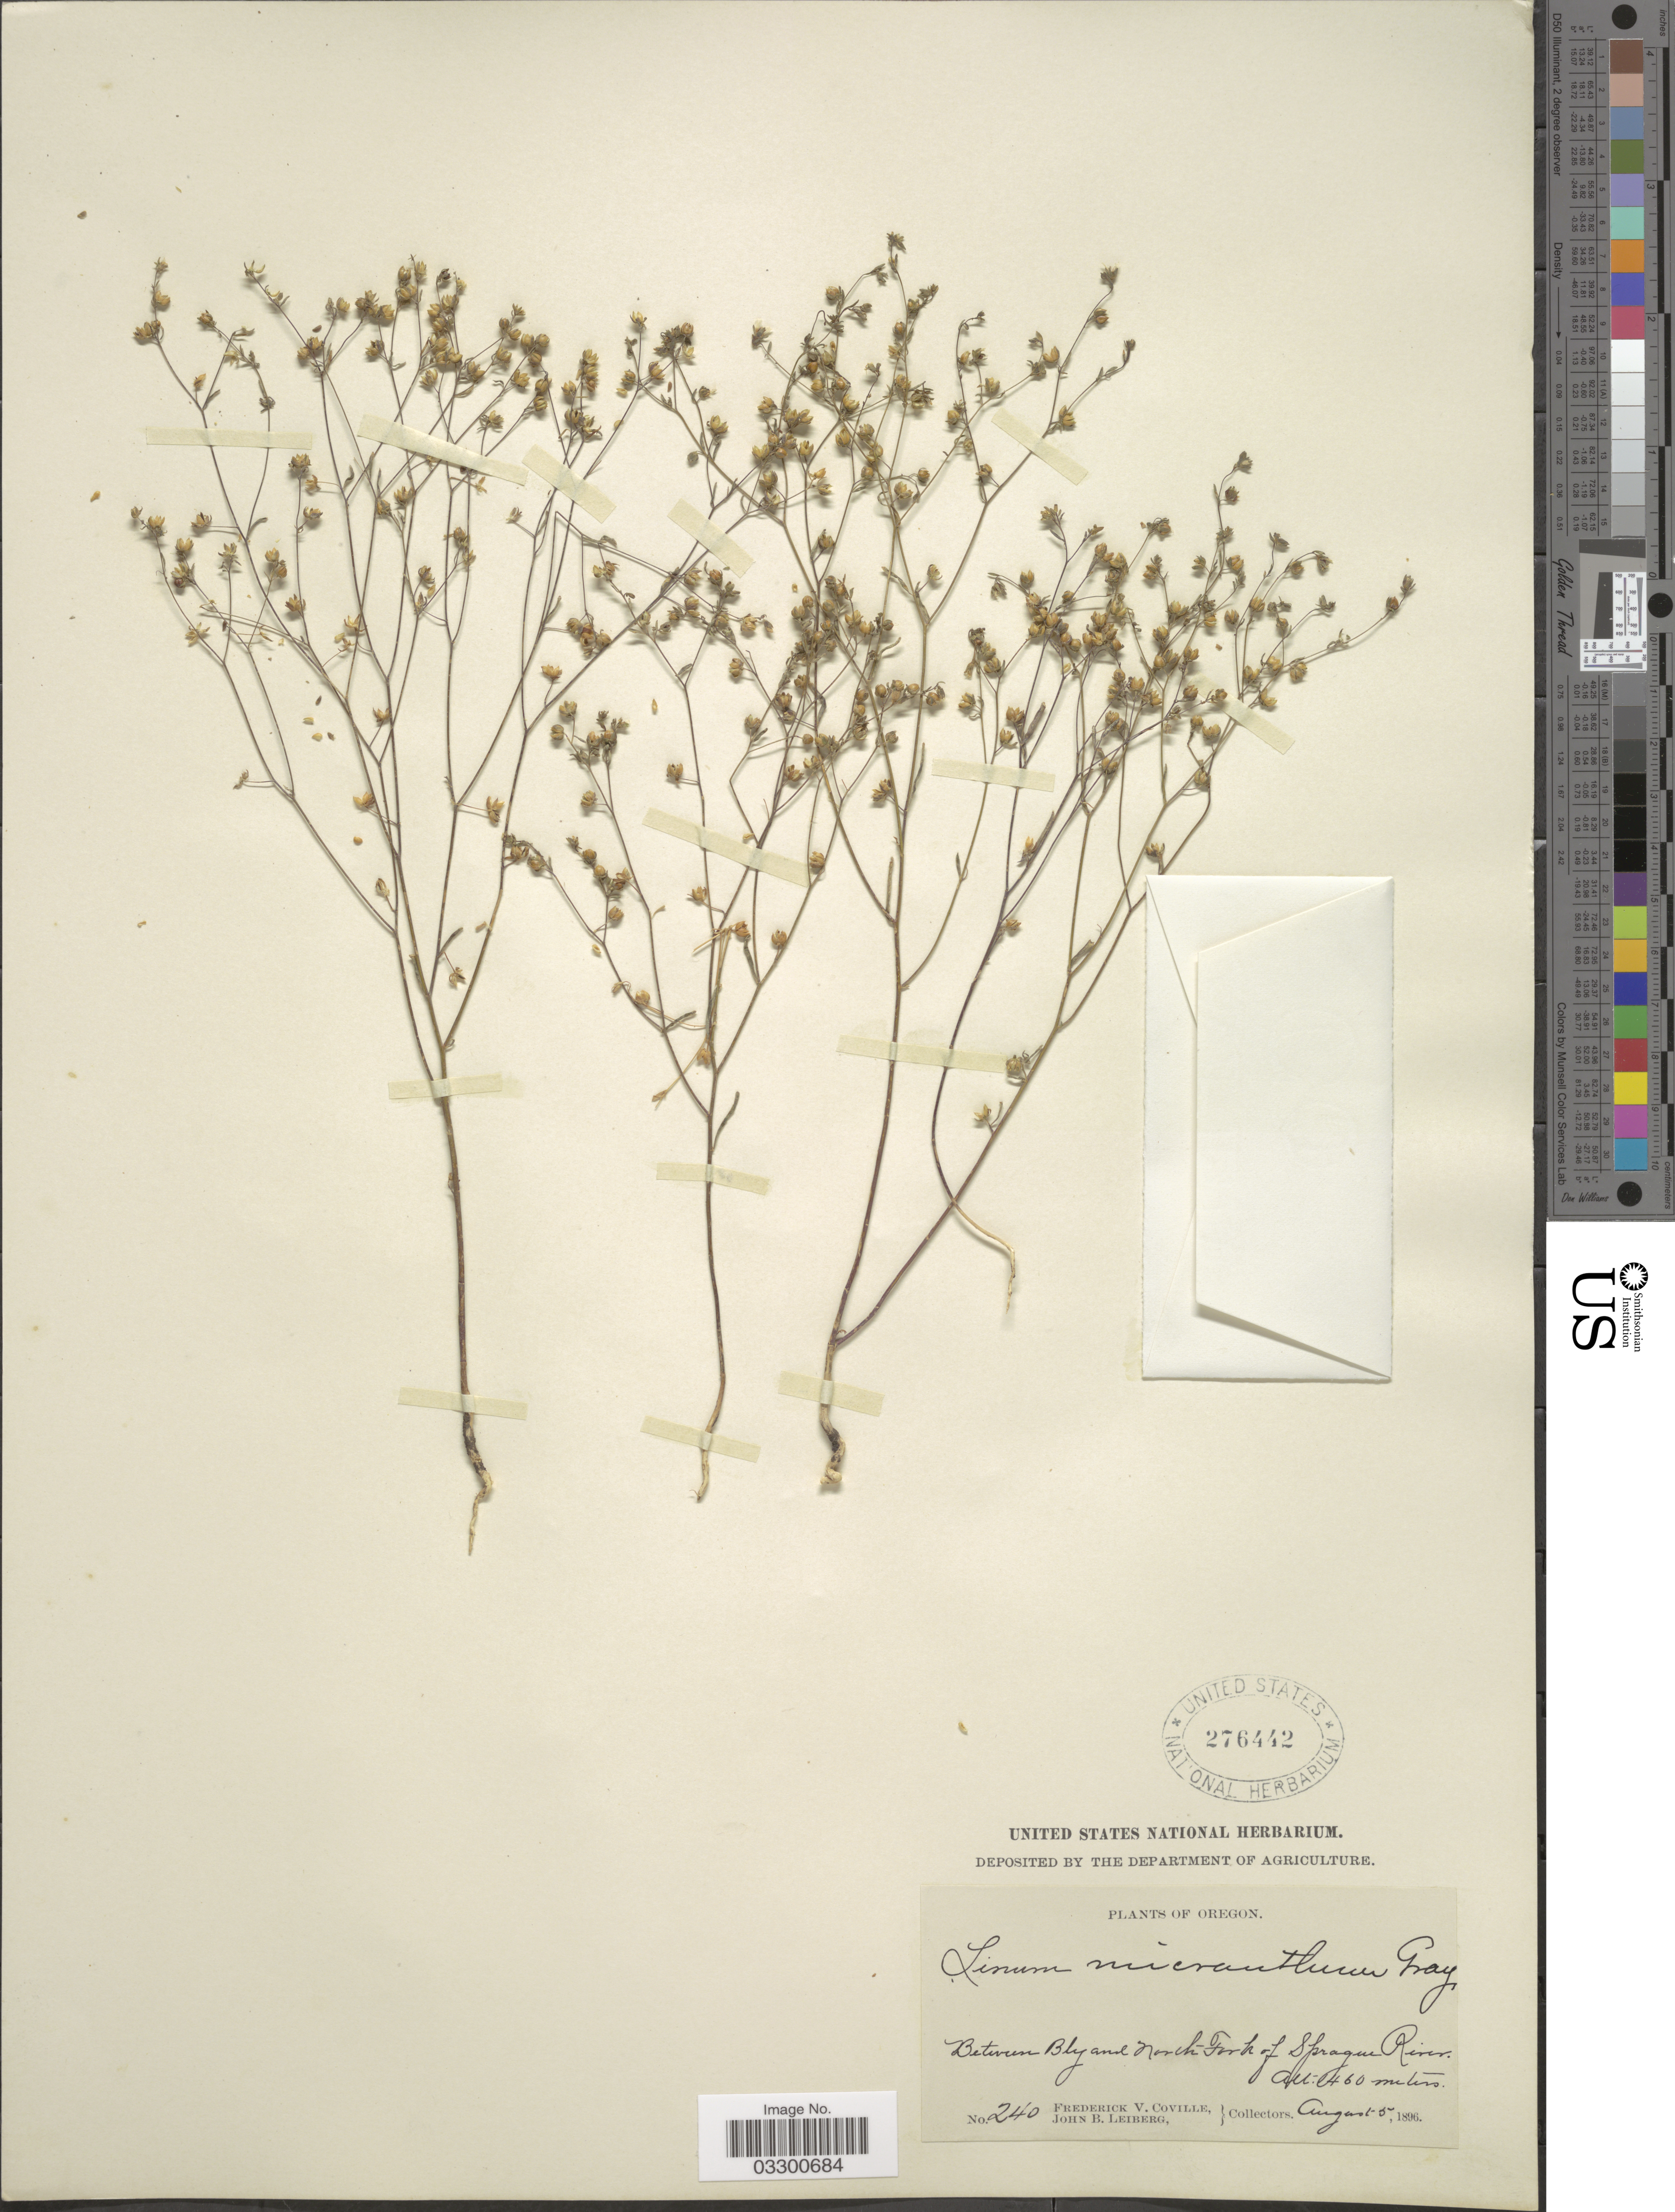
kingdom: Plantae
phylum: Tracheophyta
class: Magnoliopsida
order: Malpighiales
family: Linaceae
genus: Hesperolinon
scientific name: Hesperolinon micranthum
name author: (A. Gray) Small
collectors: F. V. Coville & J. Leiberg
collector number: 240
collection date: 1896-08-05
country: United States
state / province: Oregon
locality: Between Bly and North Fork of Sprague River.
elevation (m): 1460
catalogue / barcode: US 276442